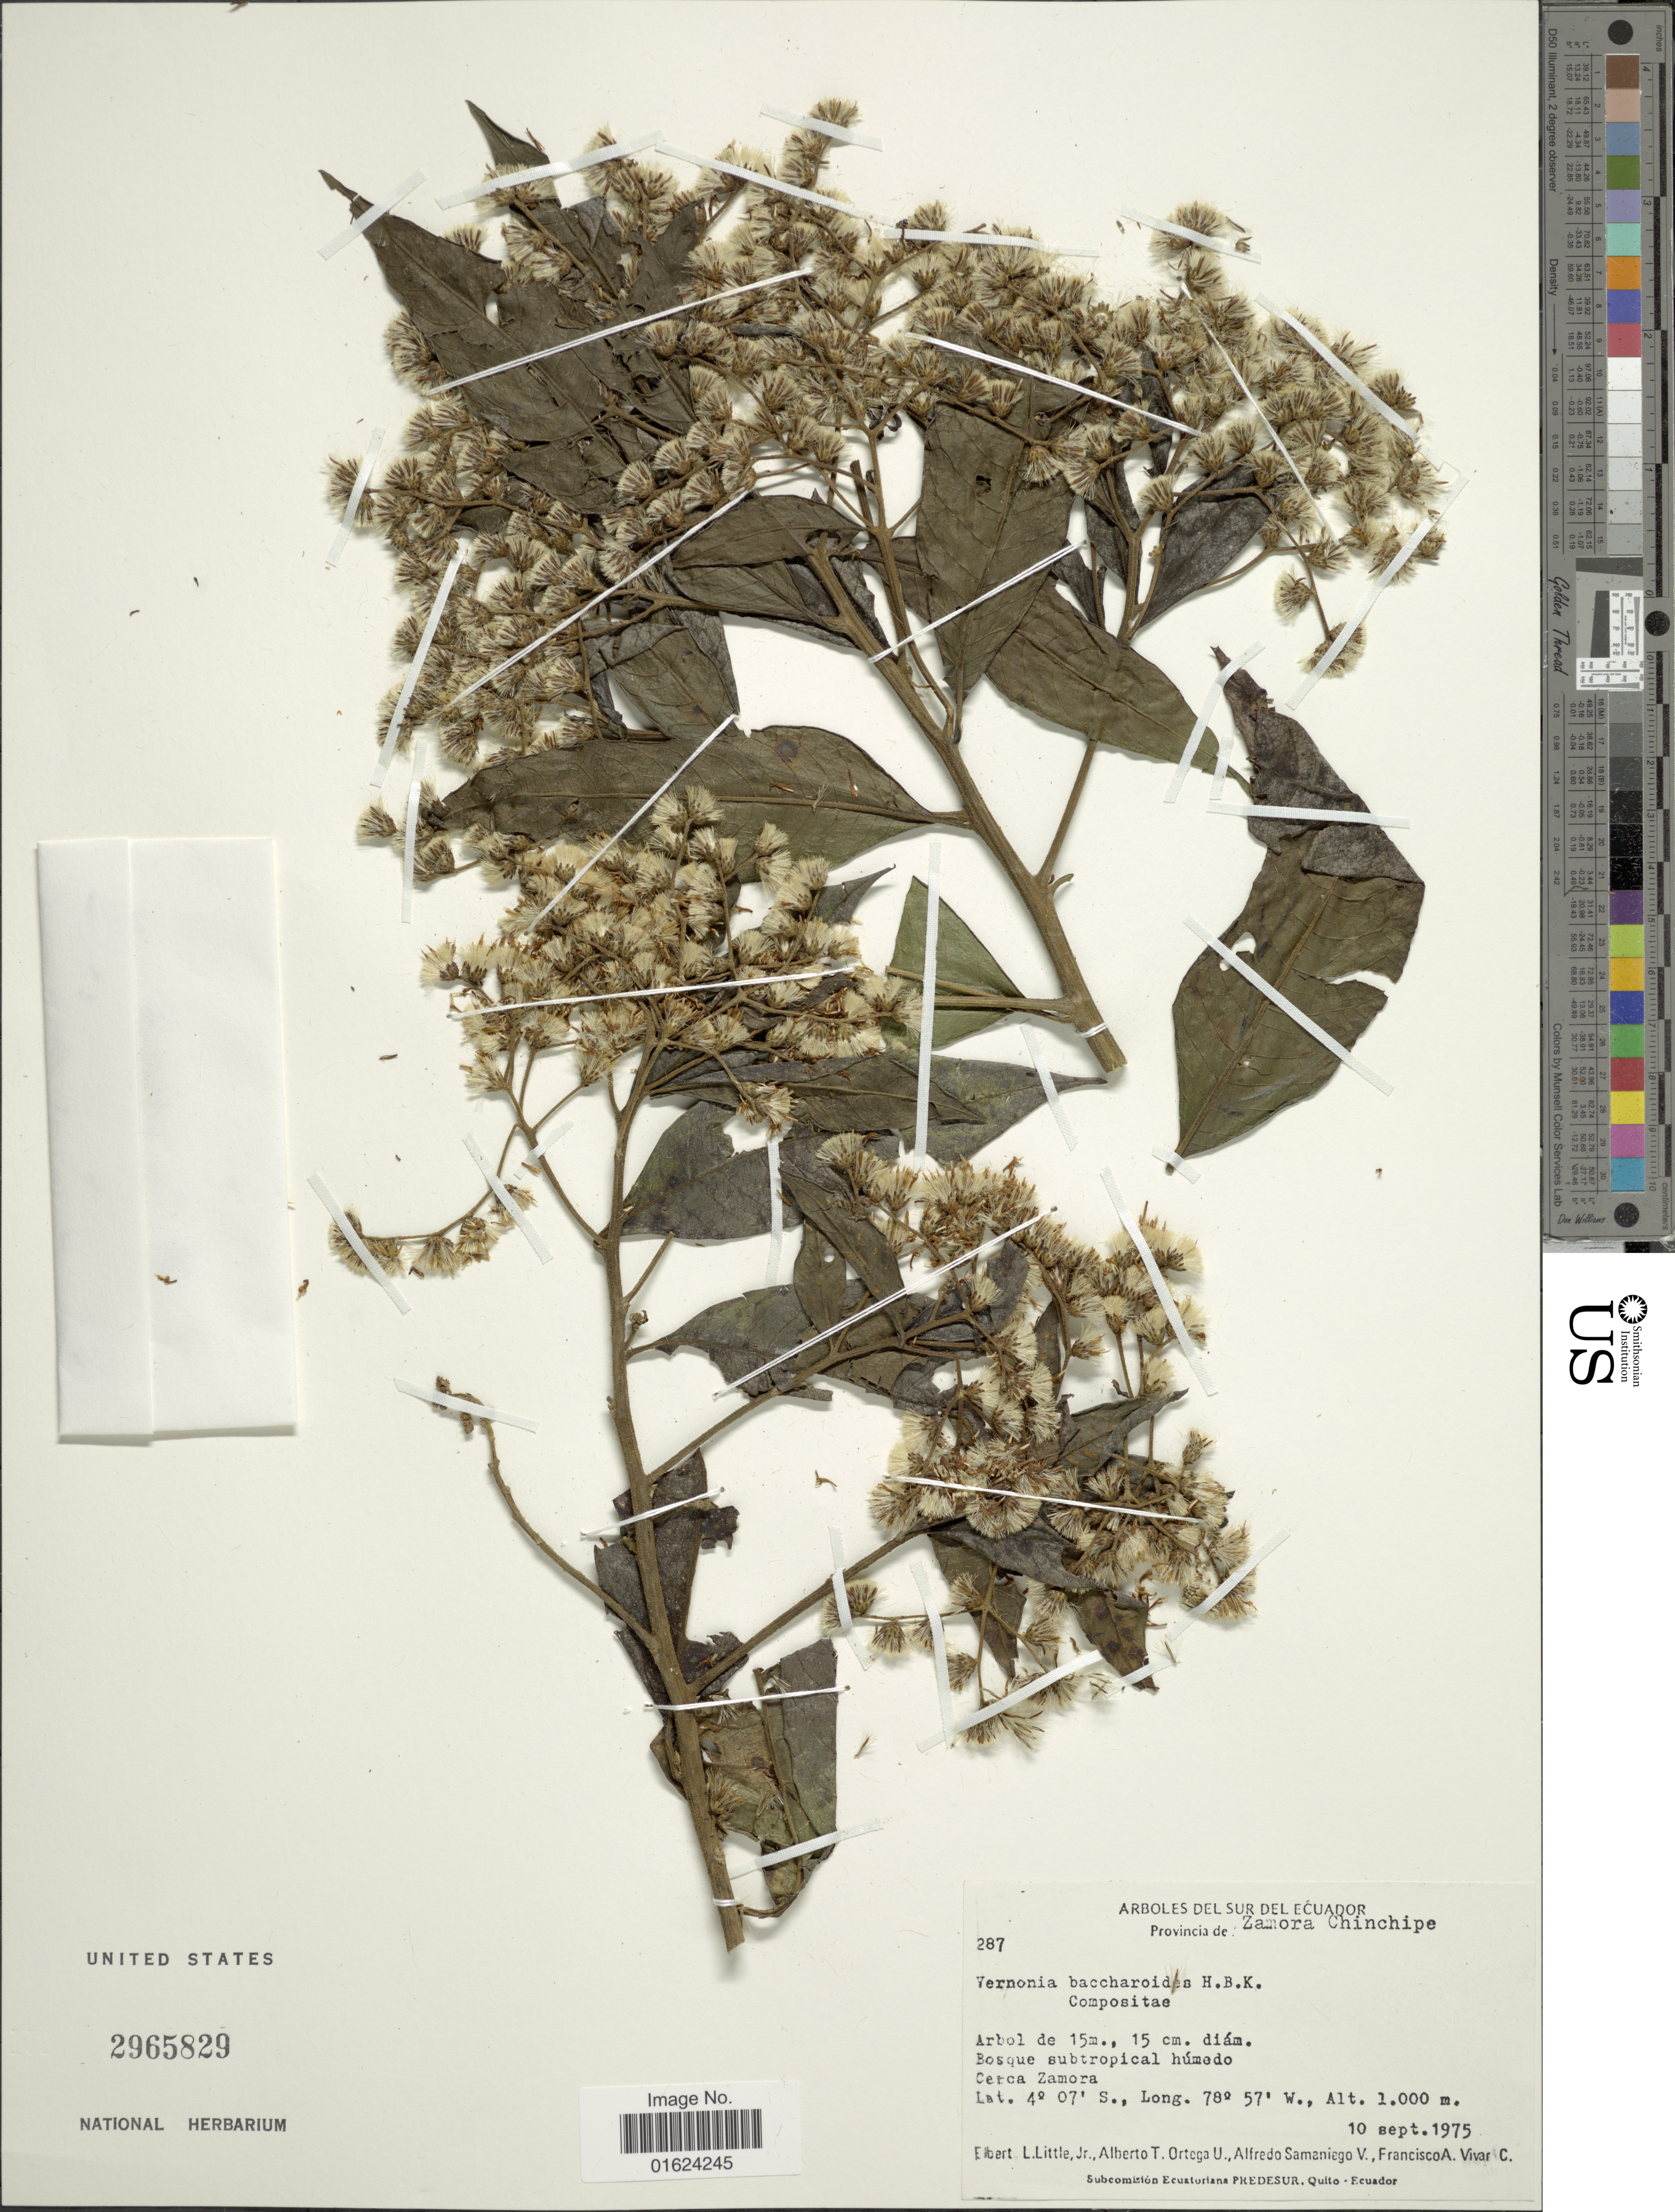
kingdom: Plantae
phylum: Tracheophyta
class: Magnoliopsida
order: Asterales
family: Asteraceae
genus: Vernonanthura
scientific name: Vernonanthura patens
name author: (Kunth) H. Rob.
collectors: E. L. Little, A. T. Ortega U., A. V. Samaniego & F. A. Vivar C.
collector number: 287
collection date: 1975-09-10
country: Ecuador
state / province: Zamora-Chinchipe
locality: Sur del Ecuador, Provincia de Zamora Chincjipe. Bosque subtropical humedo, Cerca Zamora,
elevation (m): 1000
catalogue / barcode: US 2965829